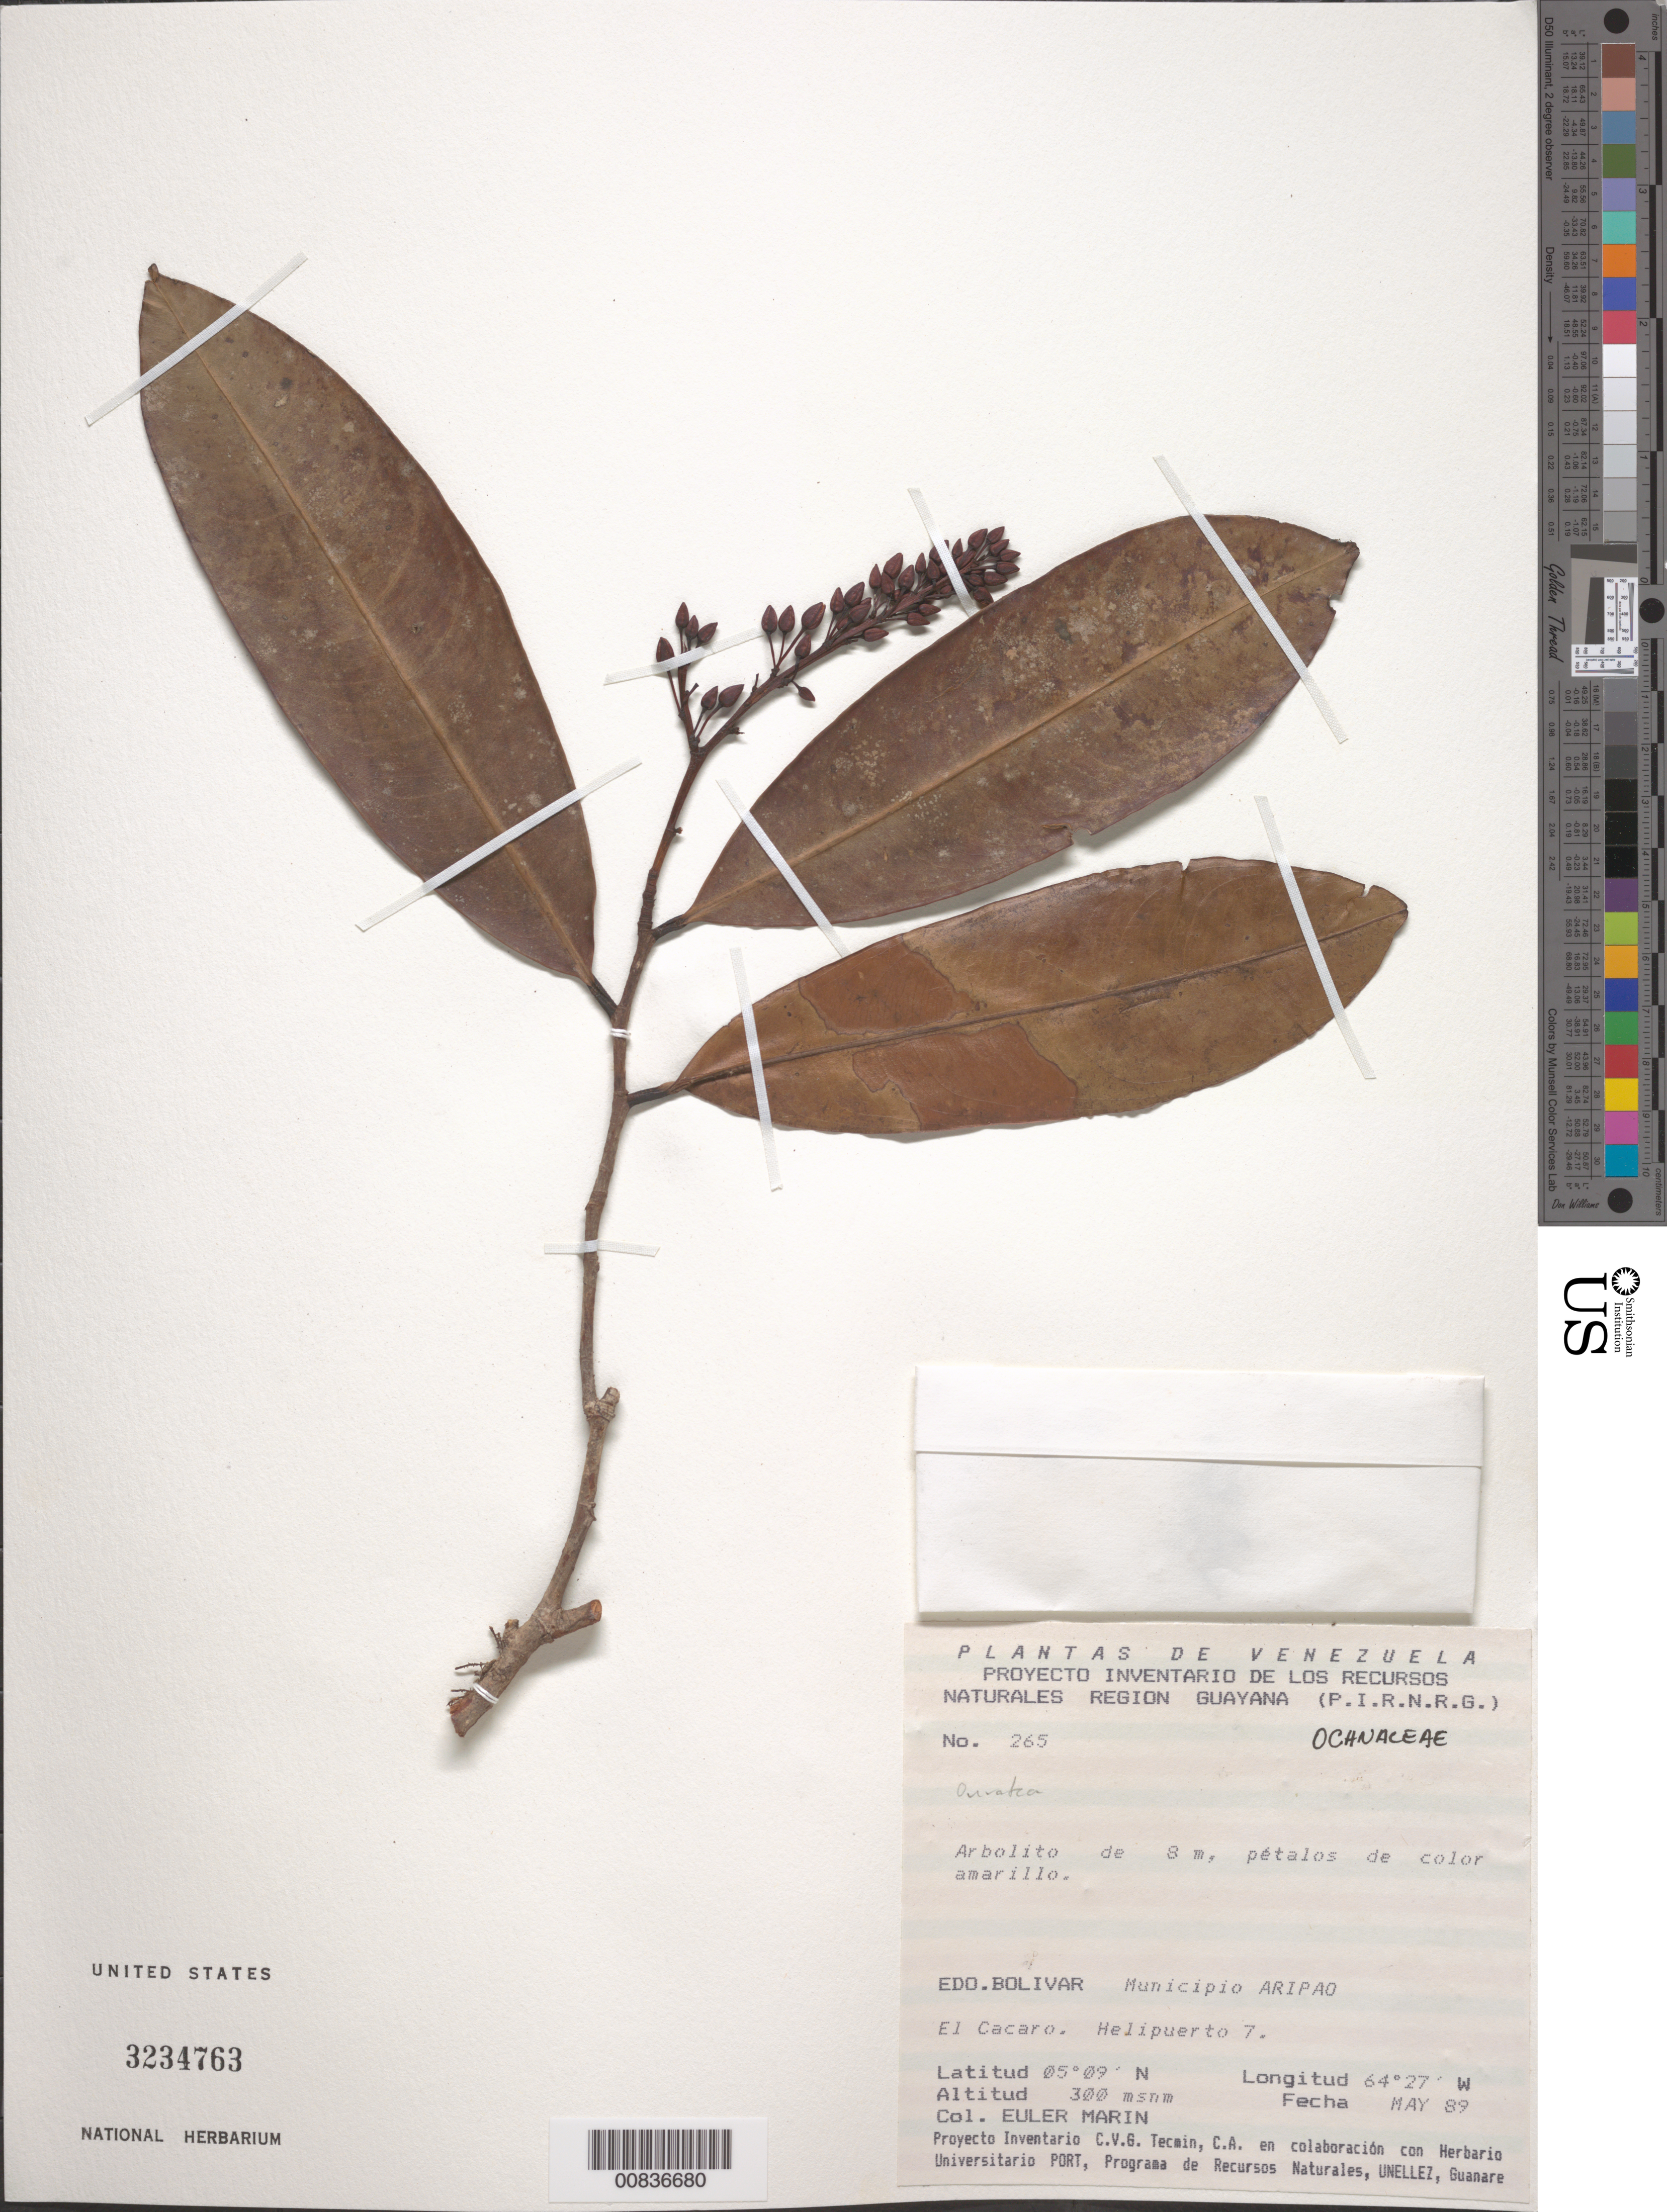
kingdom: Plantae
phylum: Tracheophyta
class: Magnoliopsida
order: Malpighiales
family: Ochnaceae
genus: Ouratea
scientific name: Ouratea sp.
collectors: E. Marin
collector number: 265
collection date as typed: May-89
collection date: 1989-05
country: Venezuela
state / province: Bolívar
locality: Mun. Aripao, El Cacaro, Helipuerto 7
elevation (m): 300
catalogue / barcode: US 3234763